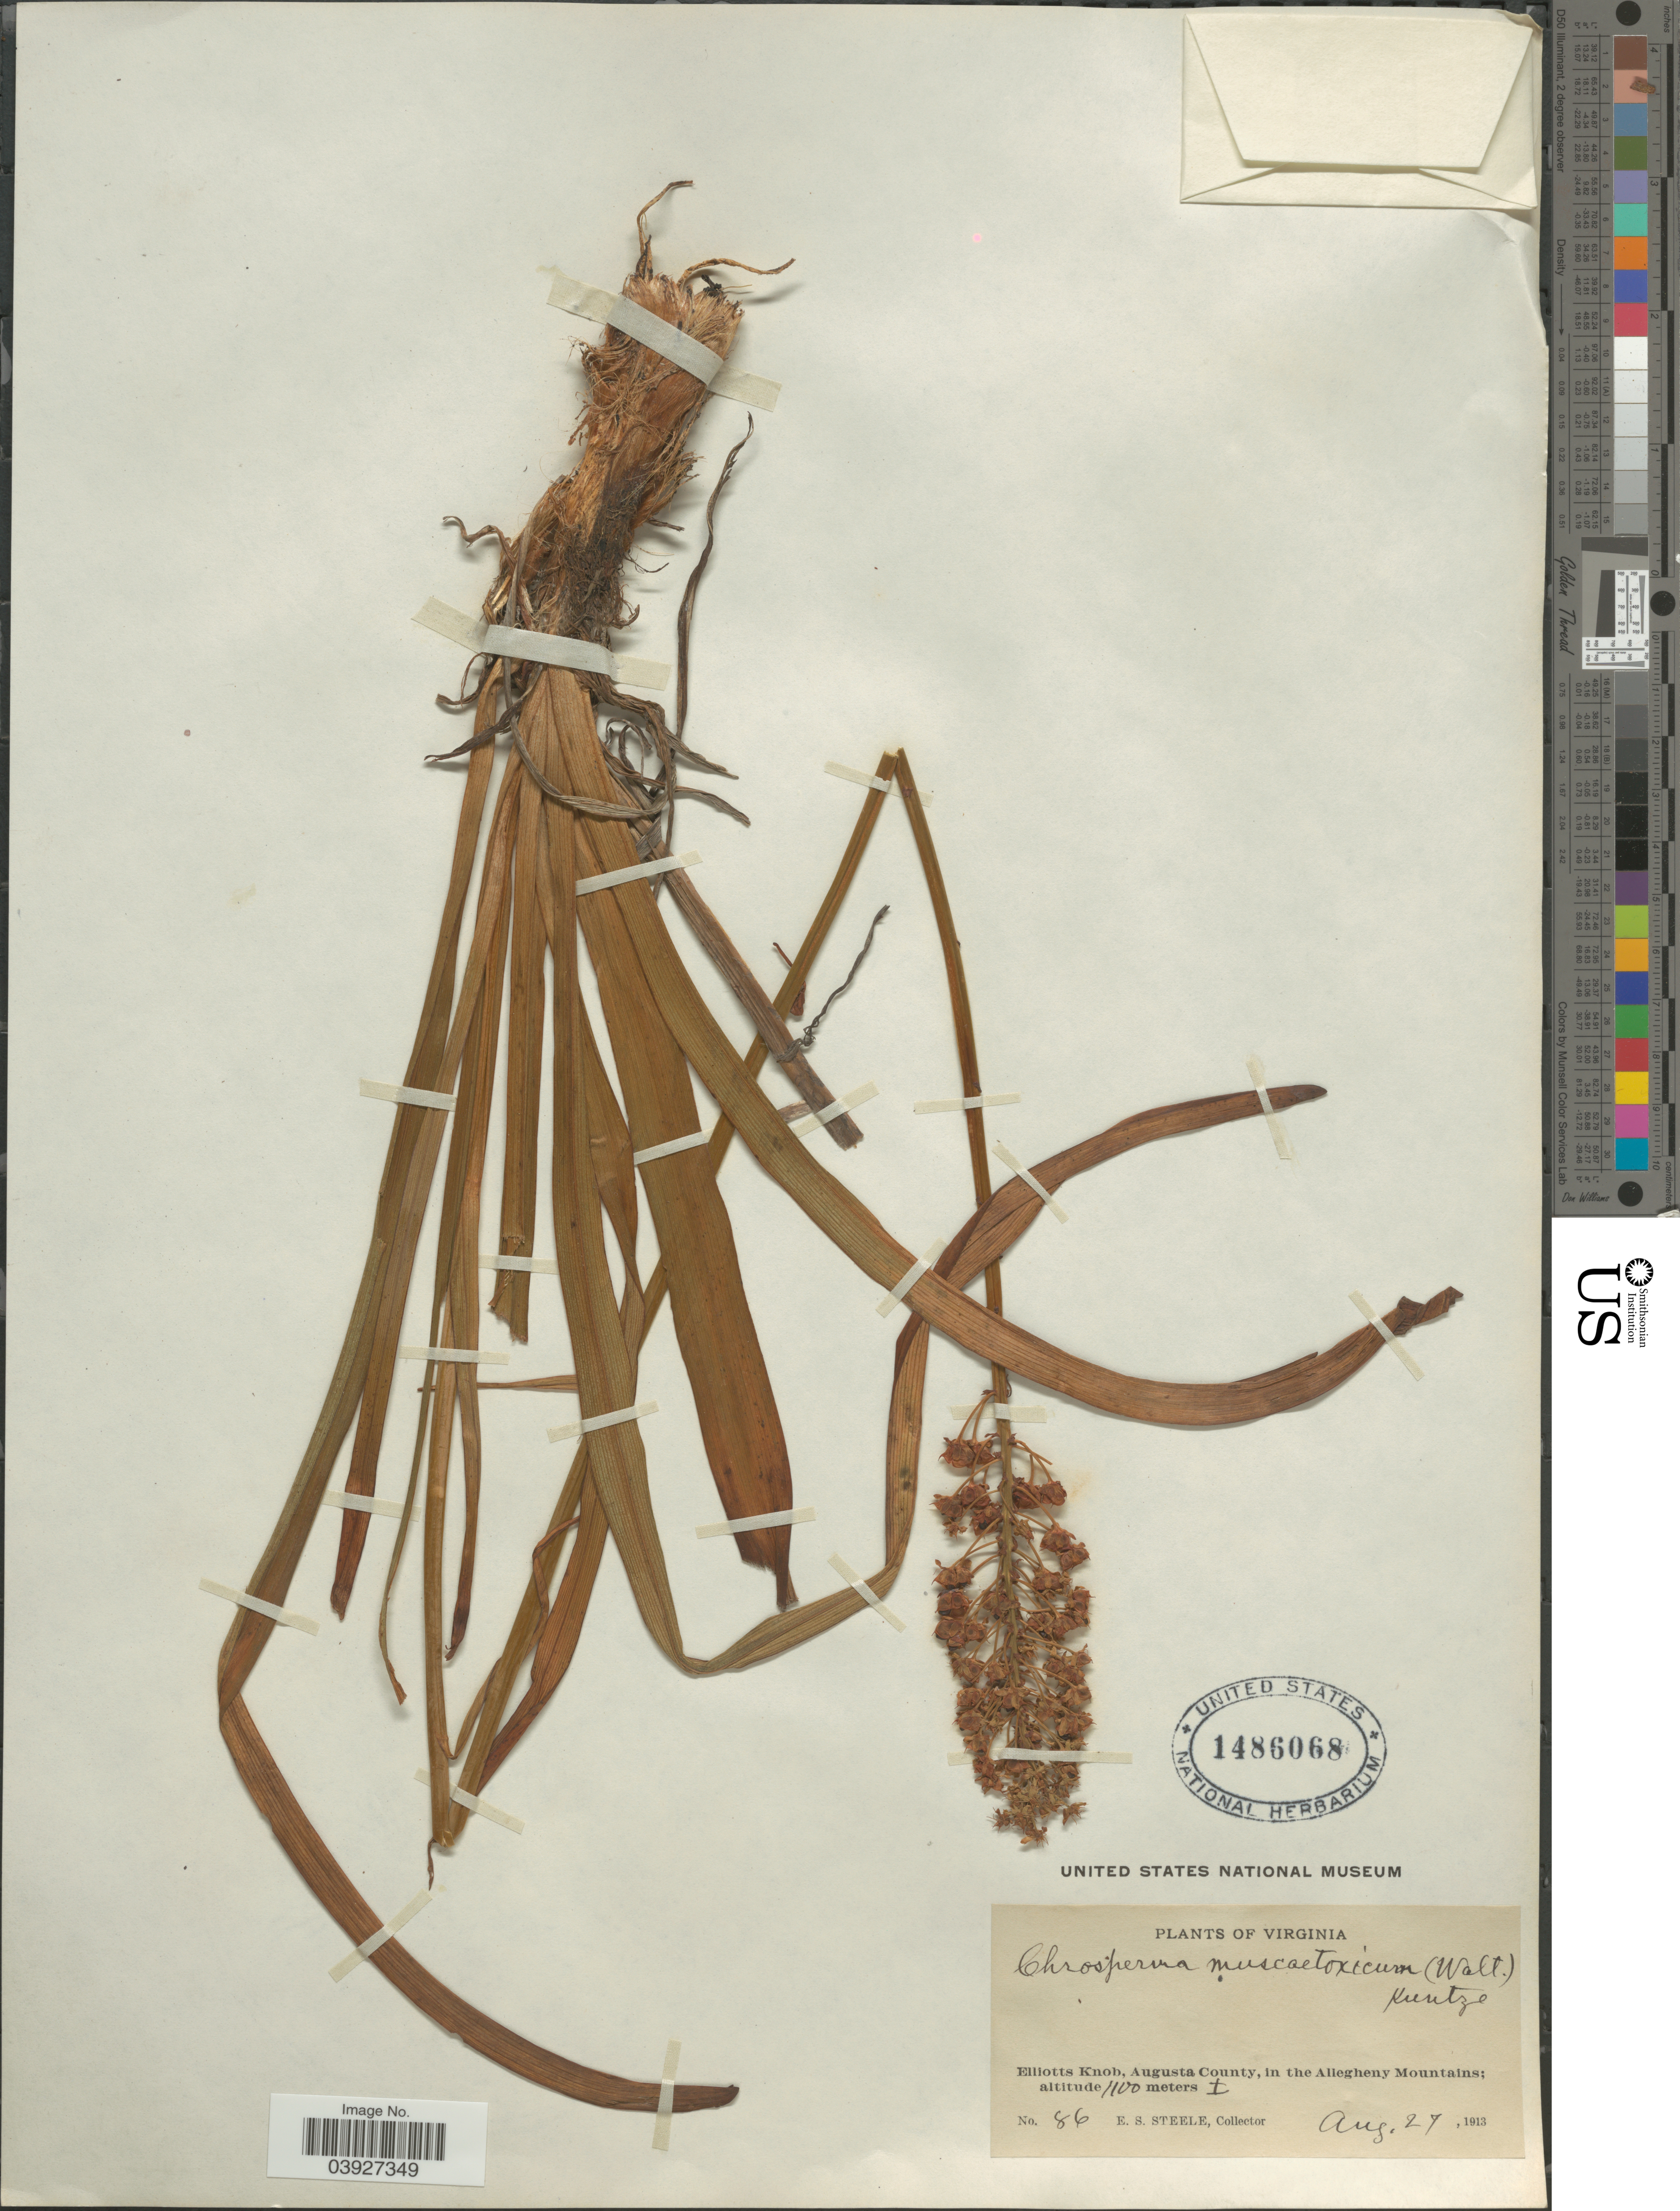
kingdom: Plantae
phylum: Tracheophyta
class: Liliopsida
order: Liliales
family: Melanthiaceae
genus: Amianthium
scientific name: Amianthium muscitoxicum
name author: (Walter) A. Gray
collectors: E. Steele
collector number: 86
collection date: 1913-08-27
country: United States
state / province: Virginia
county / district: Augusta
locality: Elliotts Knob, Augusta County, in the Allegheny Mountains.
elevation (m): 1100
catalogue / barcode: US 1486068